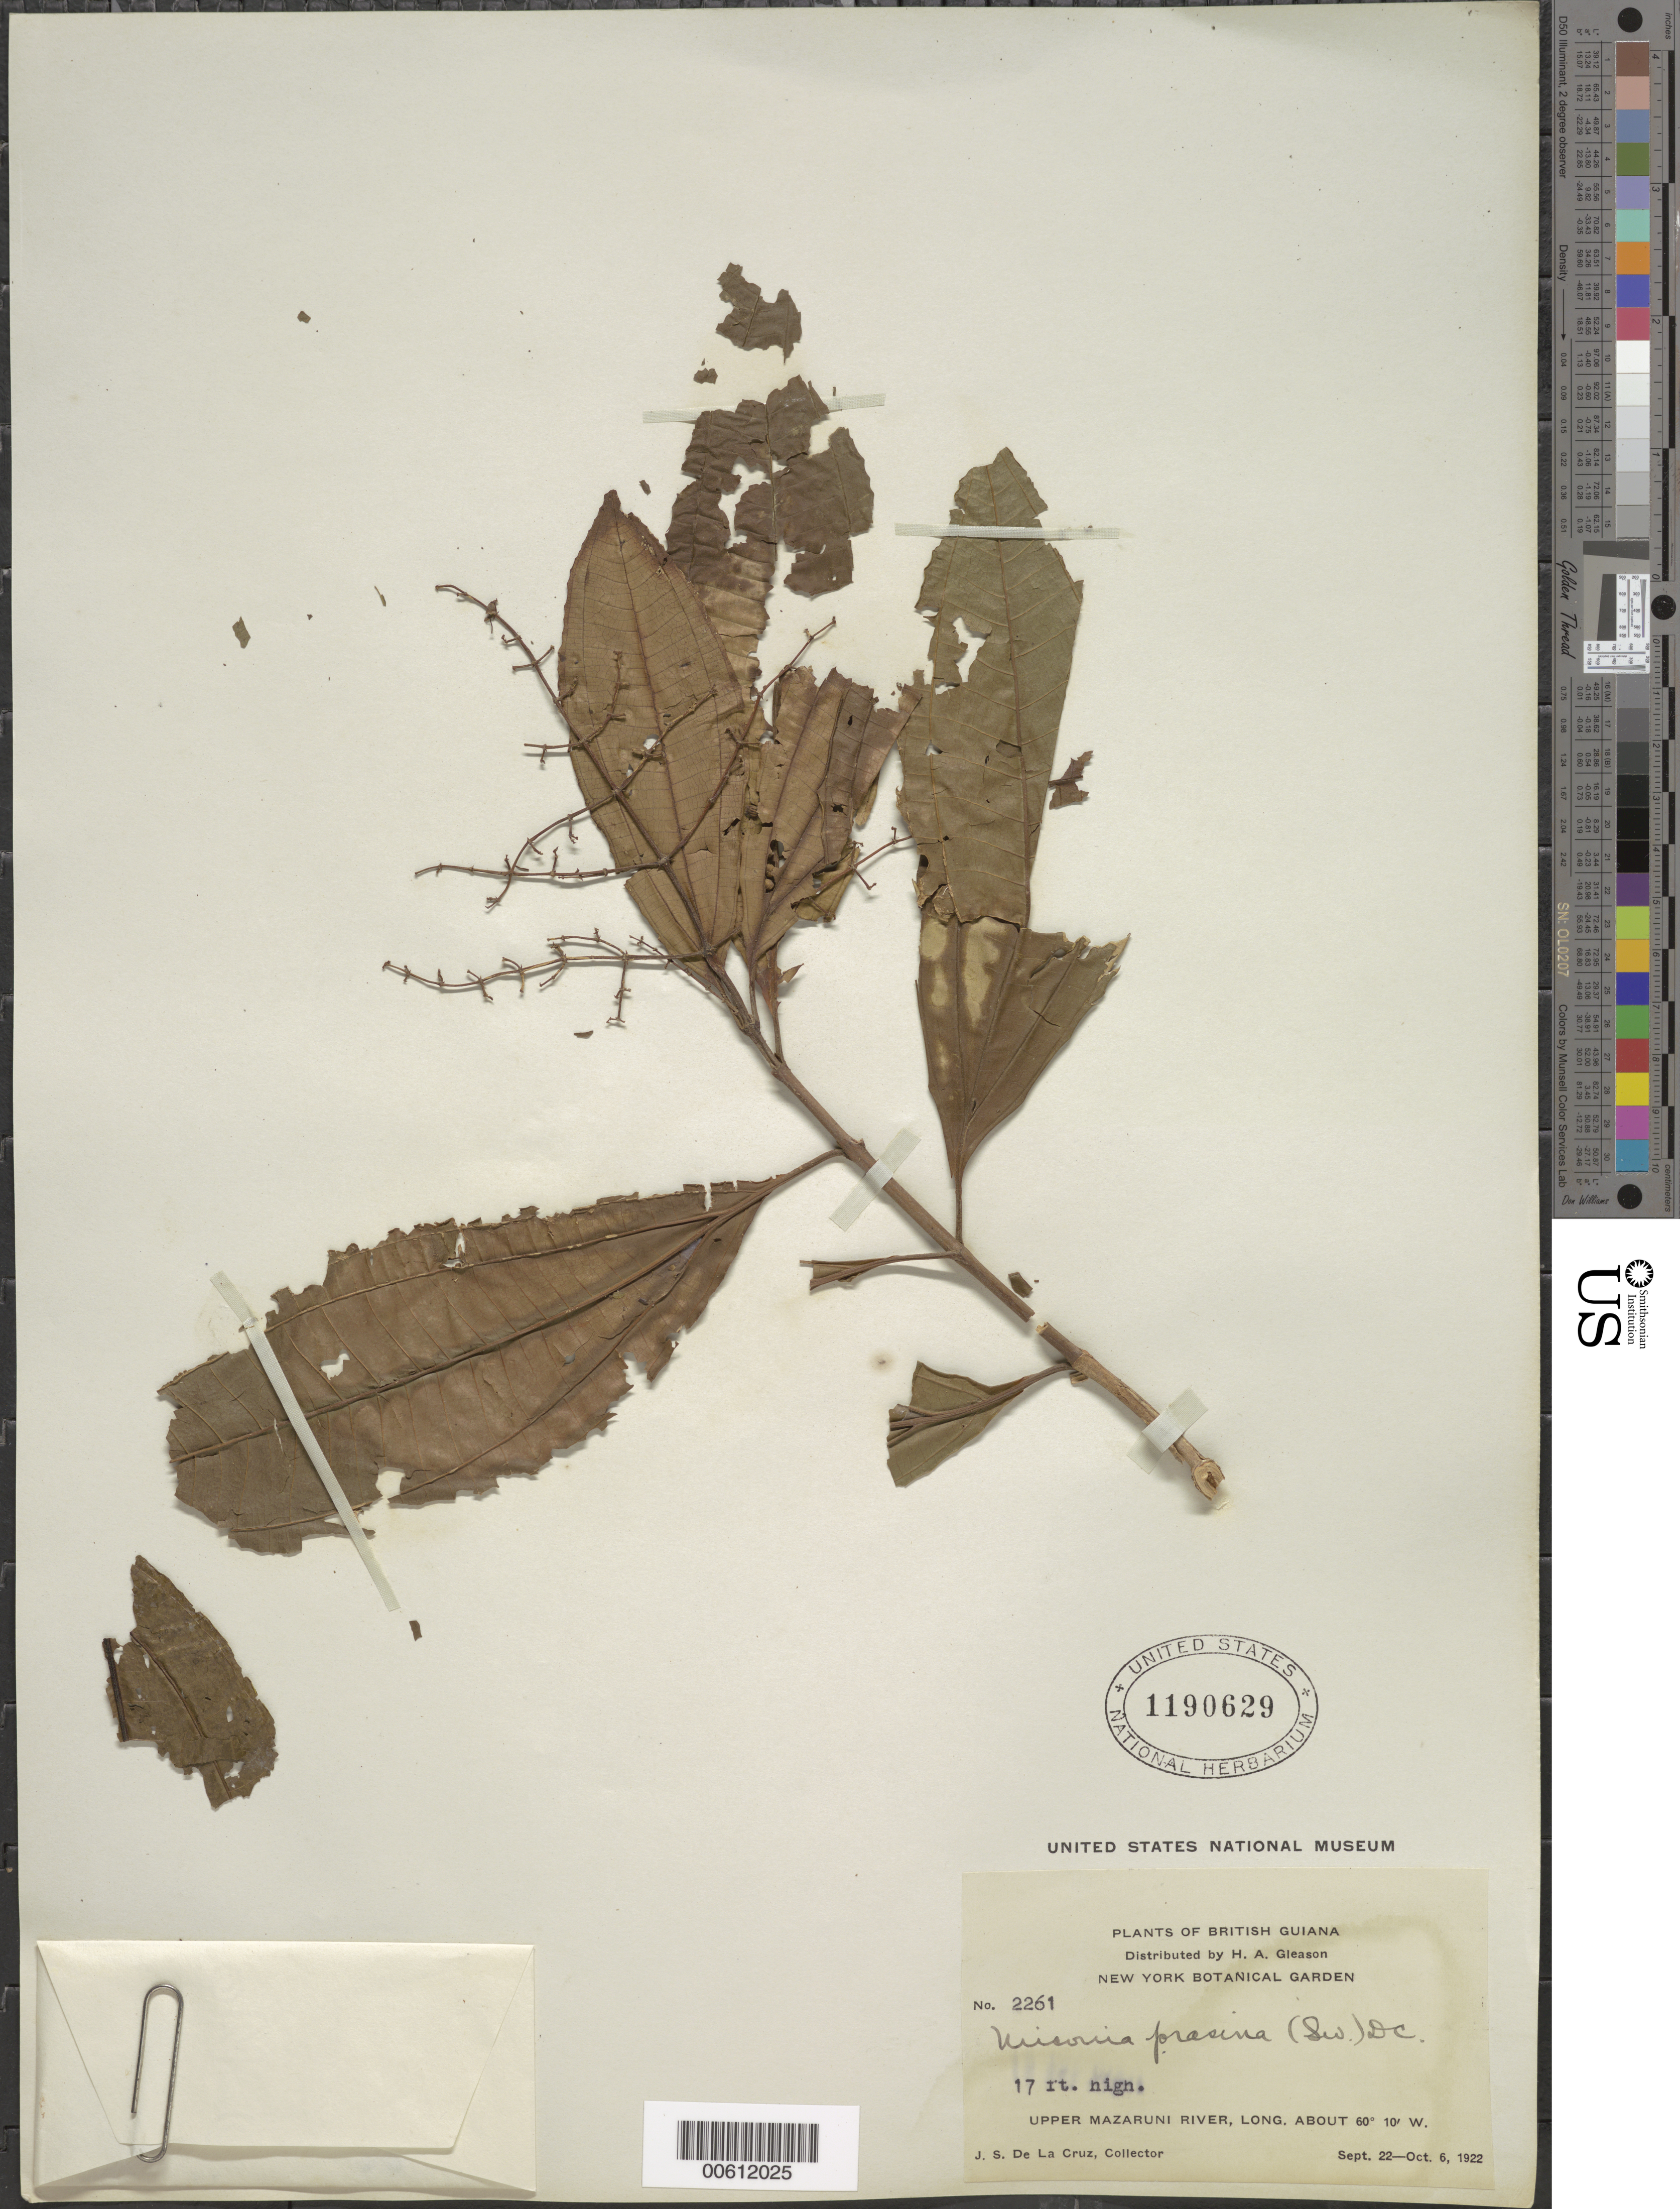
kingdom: Plantae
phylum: Tracheophyta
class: Magnoliopsida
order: Myrtales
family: Melastomataceae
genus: Miconia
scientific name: Miconia prasina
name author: (Sw.) DC.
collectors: J. S. de la Cruz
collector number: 2261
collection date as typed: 22-Sep-22 to 6-Oct-22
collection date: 1922-09-22/1922-10-06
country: Guyana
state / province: Cuyuni-Mazaruni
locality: Upper Mazaruni R.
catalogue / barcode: US 1190629